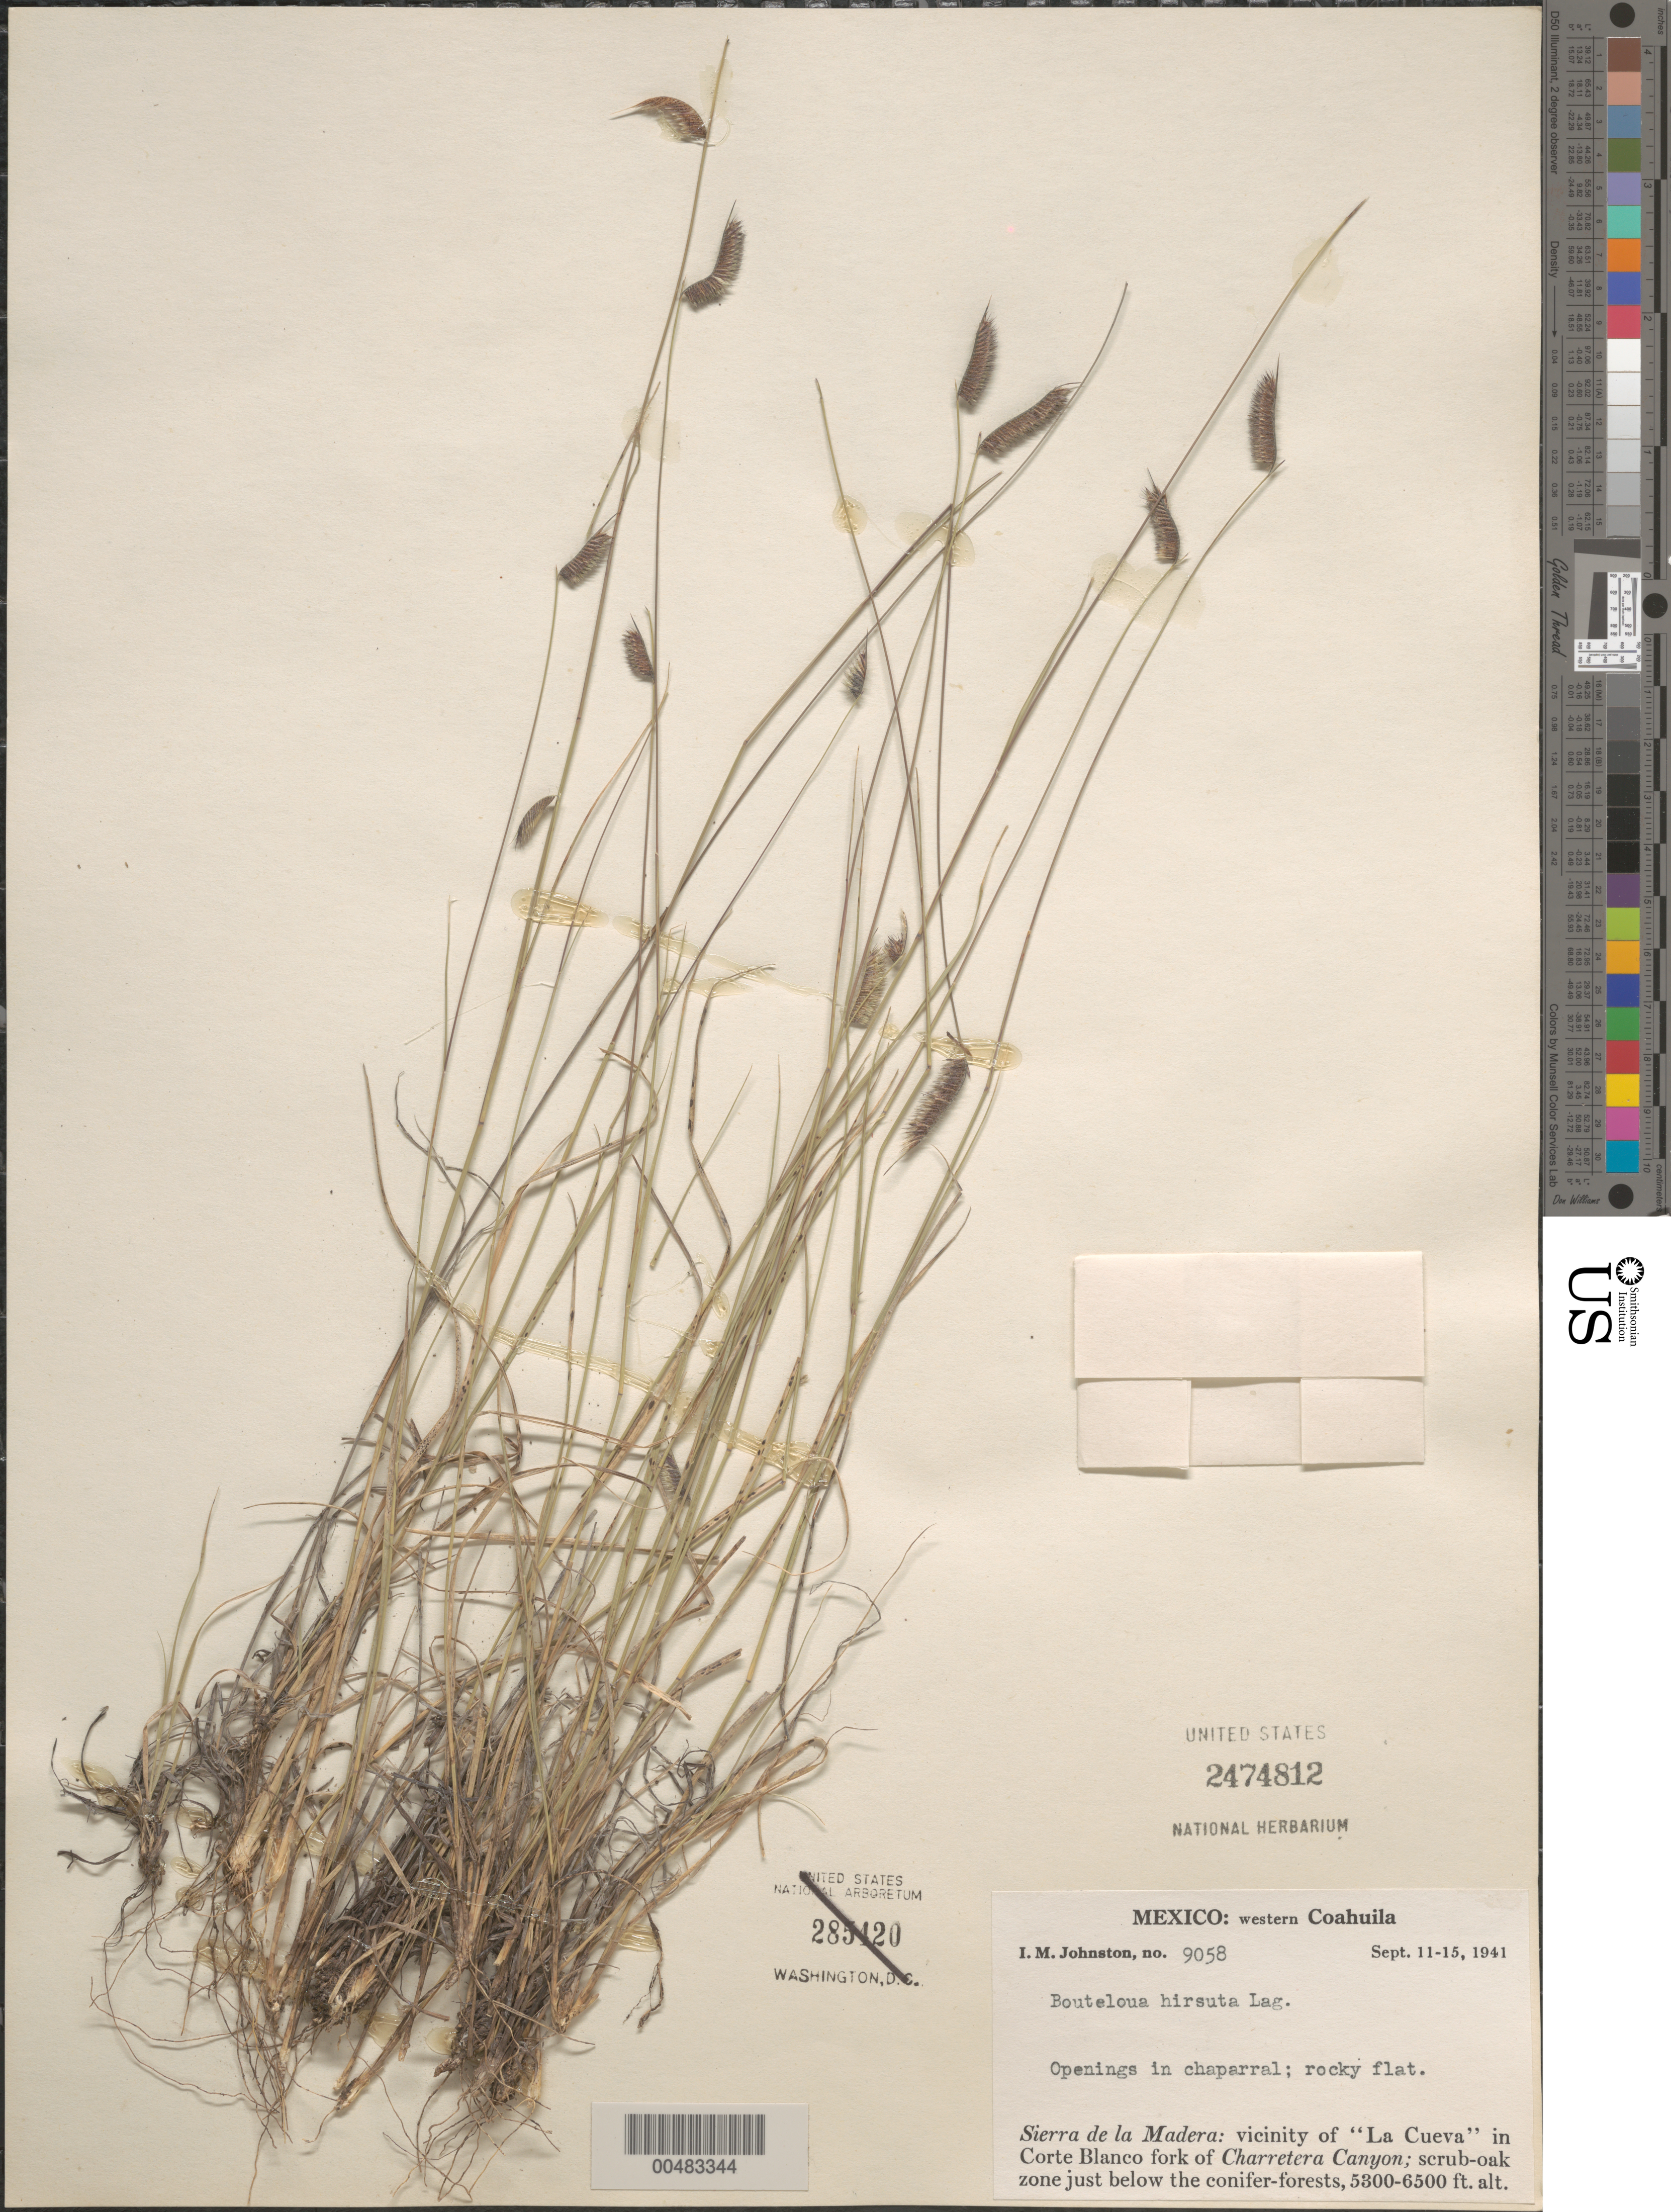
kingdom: Plantae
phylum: Tracheophyta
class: Liliopsida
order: Poales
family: Poaceae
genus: Bouteloua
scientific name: Bouteloua hirsuta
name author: Lag.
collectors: I.M. Johnston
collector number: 9058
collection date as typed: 11 Sep 1941 to 15 Sep 1941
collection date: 1941-09-11/1941-09-15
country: Mexico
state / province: Coahuila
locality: Western Coahuila, Sierra de la Madera, vicinity of La Cueva in Corte Blanco fork of Charretera Canyon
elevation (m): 1615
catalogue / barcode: US 2474812